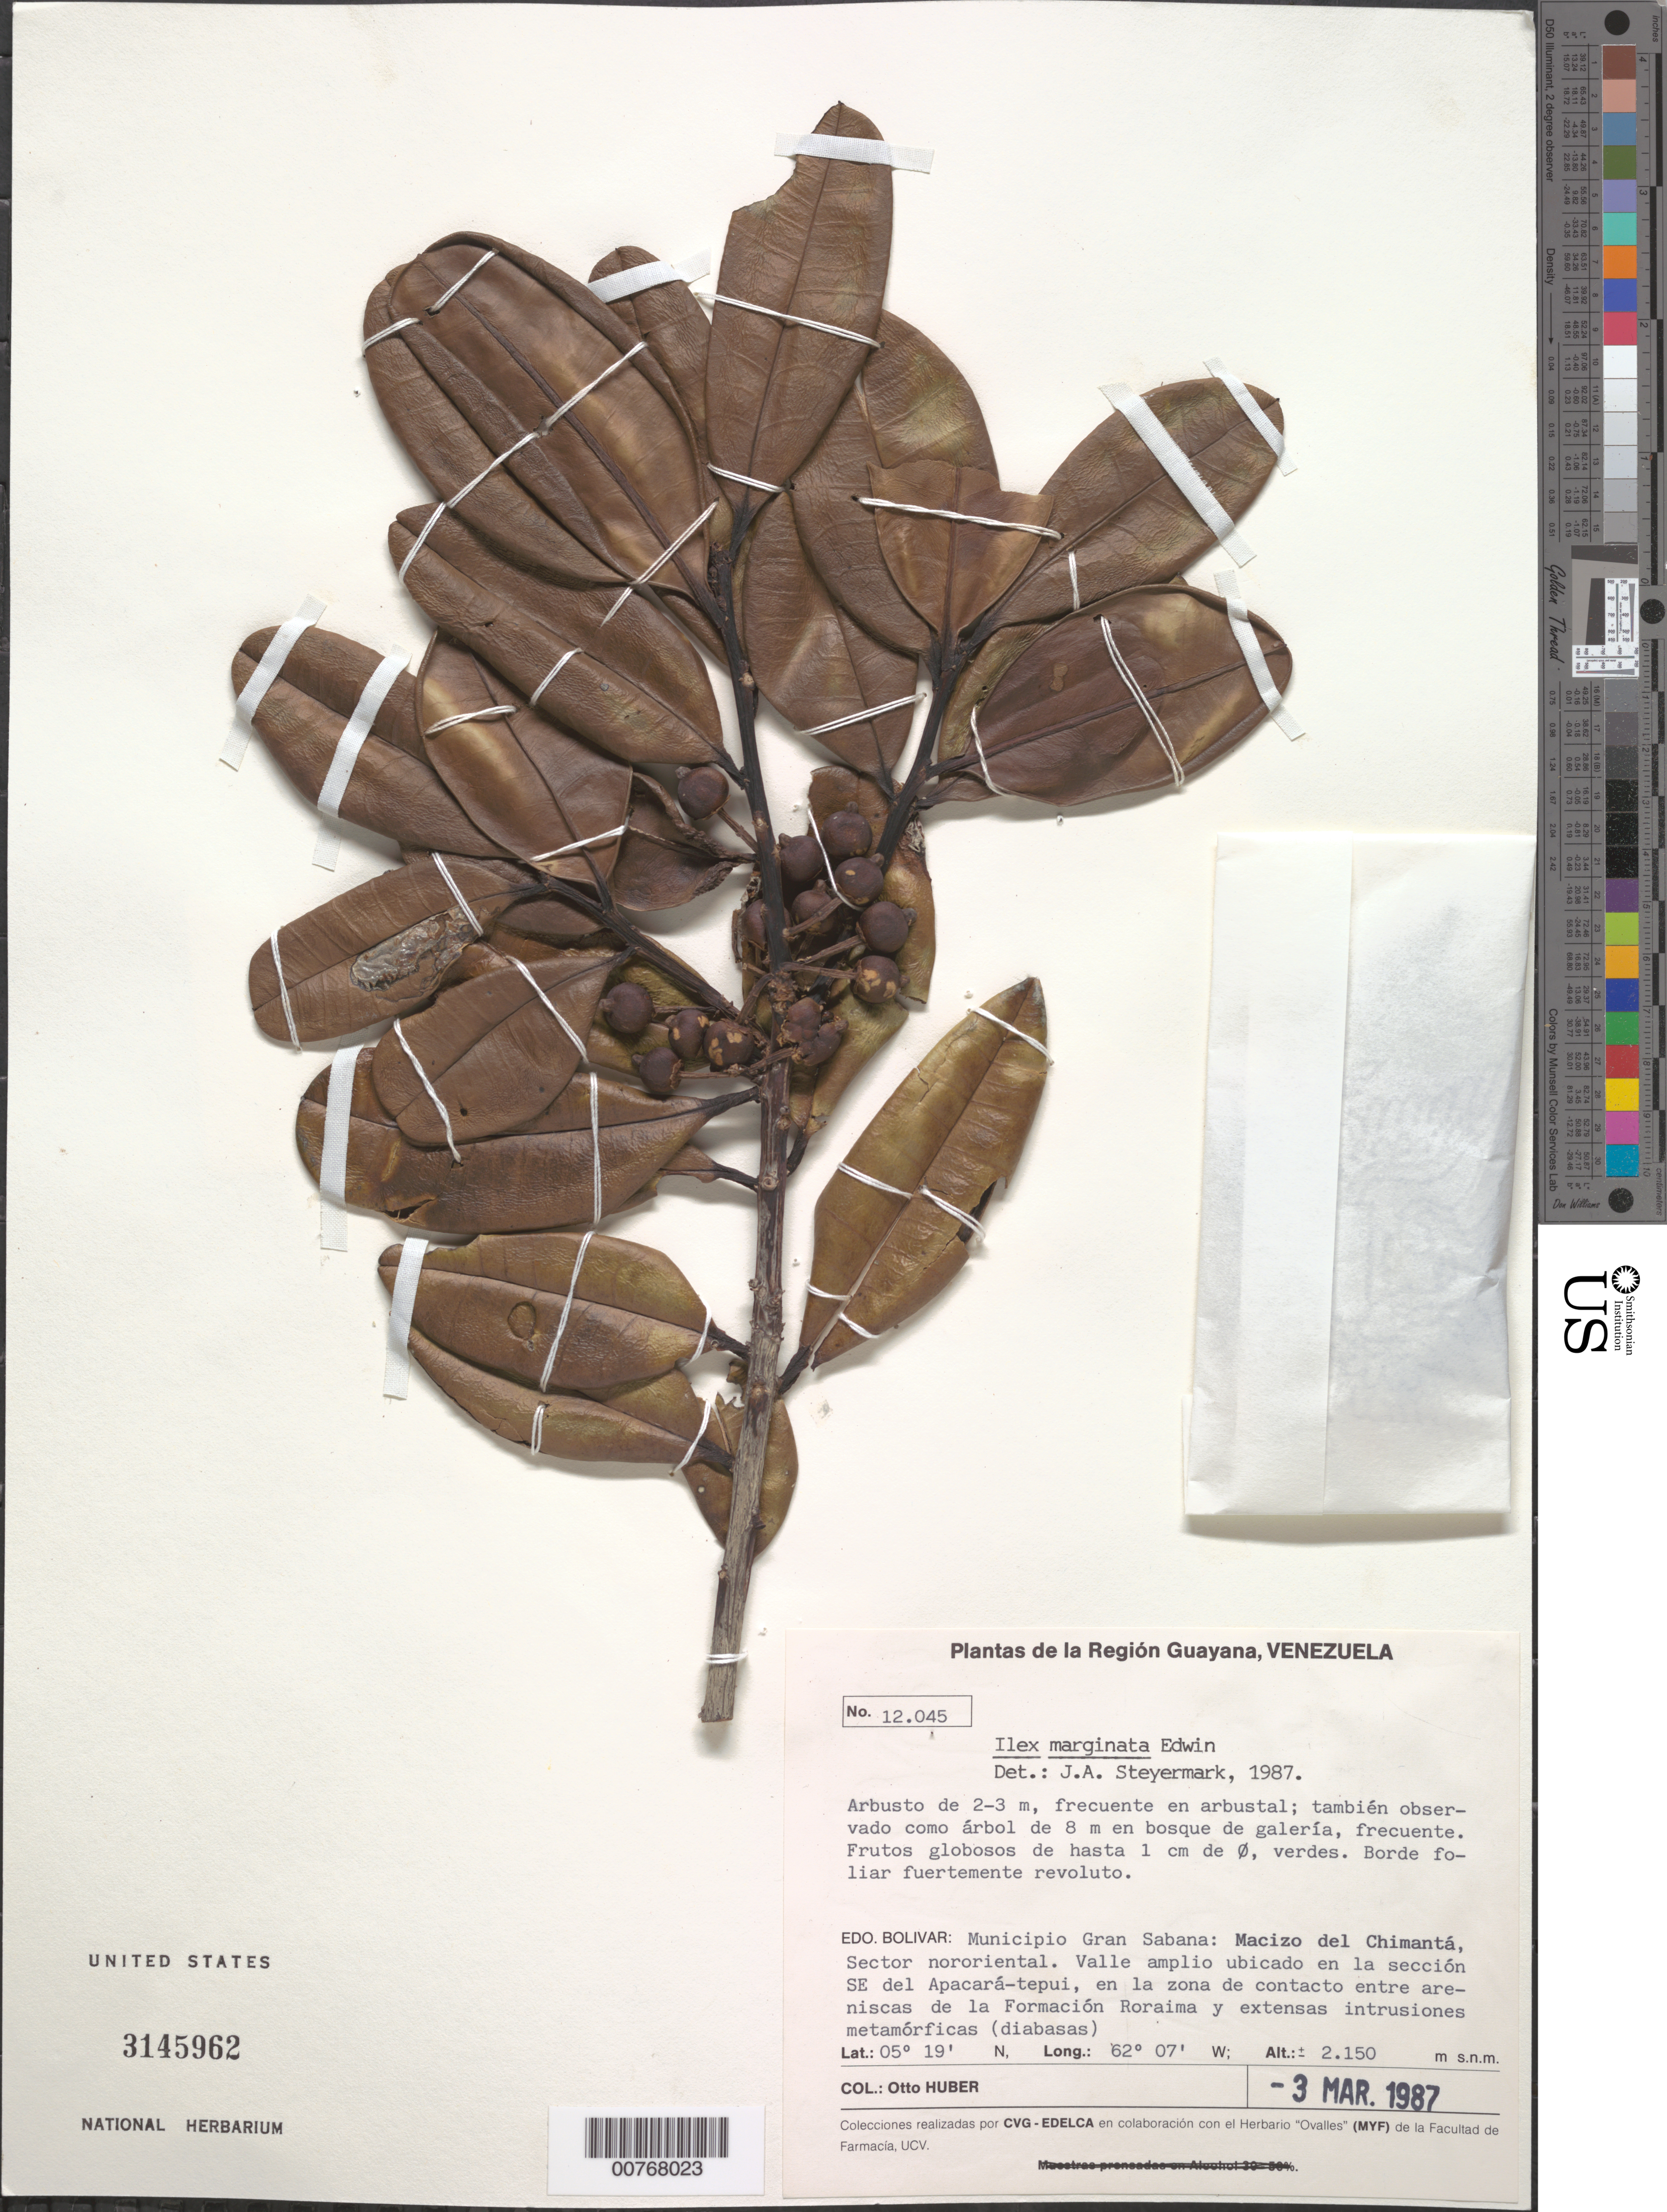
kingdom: Plantae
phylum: Tracheophyta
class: Magnoliopsida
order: Aquifoliales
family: Aquifoliaceae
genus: Ilex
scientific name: Ilex marginata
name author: Edwin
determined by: Steyermark, Julian A., (VEN)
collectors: O. Huber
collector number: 12045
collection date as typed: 3-Mar-87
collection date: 1987-03-03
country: Venezuela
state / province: Bolívar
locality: Mun. Gran Sabana, Macizo del Chimantá, sector nororiental, sección SE del Apacará-tepuí, en la zona de contacto entre areniscas de la Formación Roraima y extensas intrusiones metamór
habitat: Valle amplio y bosque galería (open valley and gallery forest)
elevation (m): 2150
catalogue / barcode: US 3145962